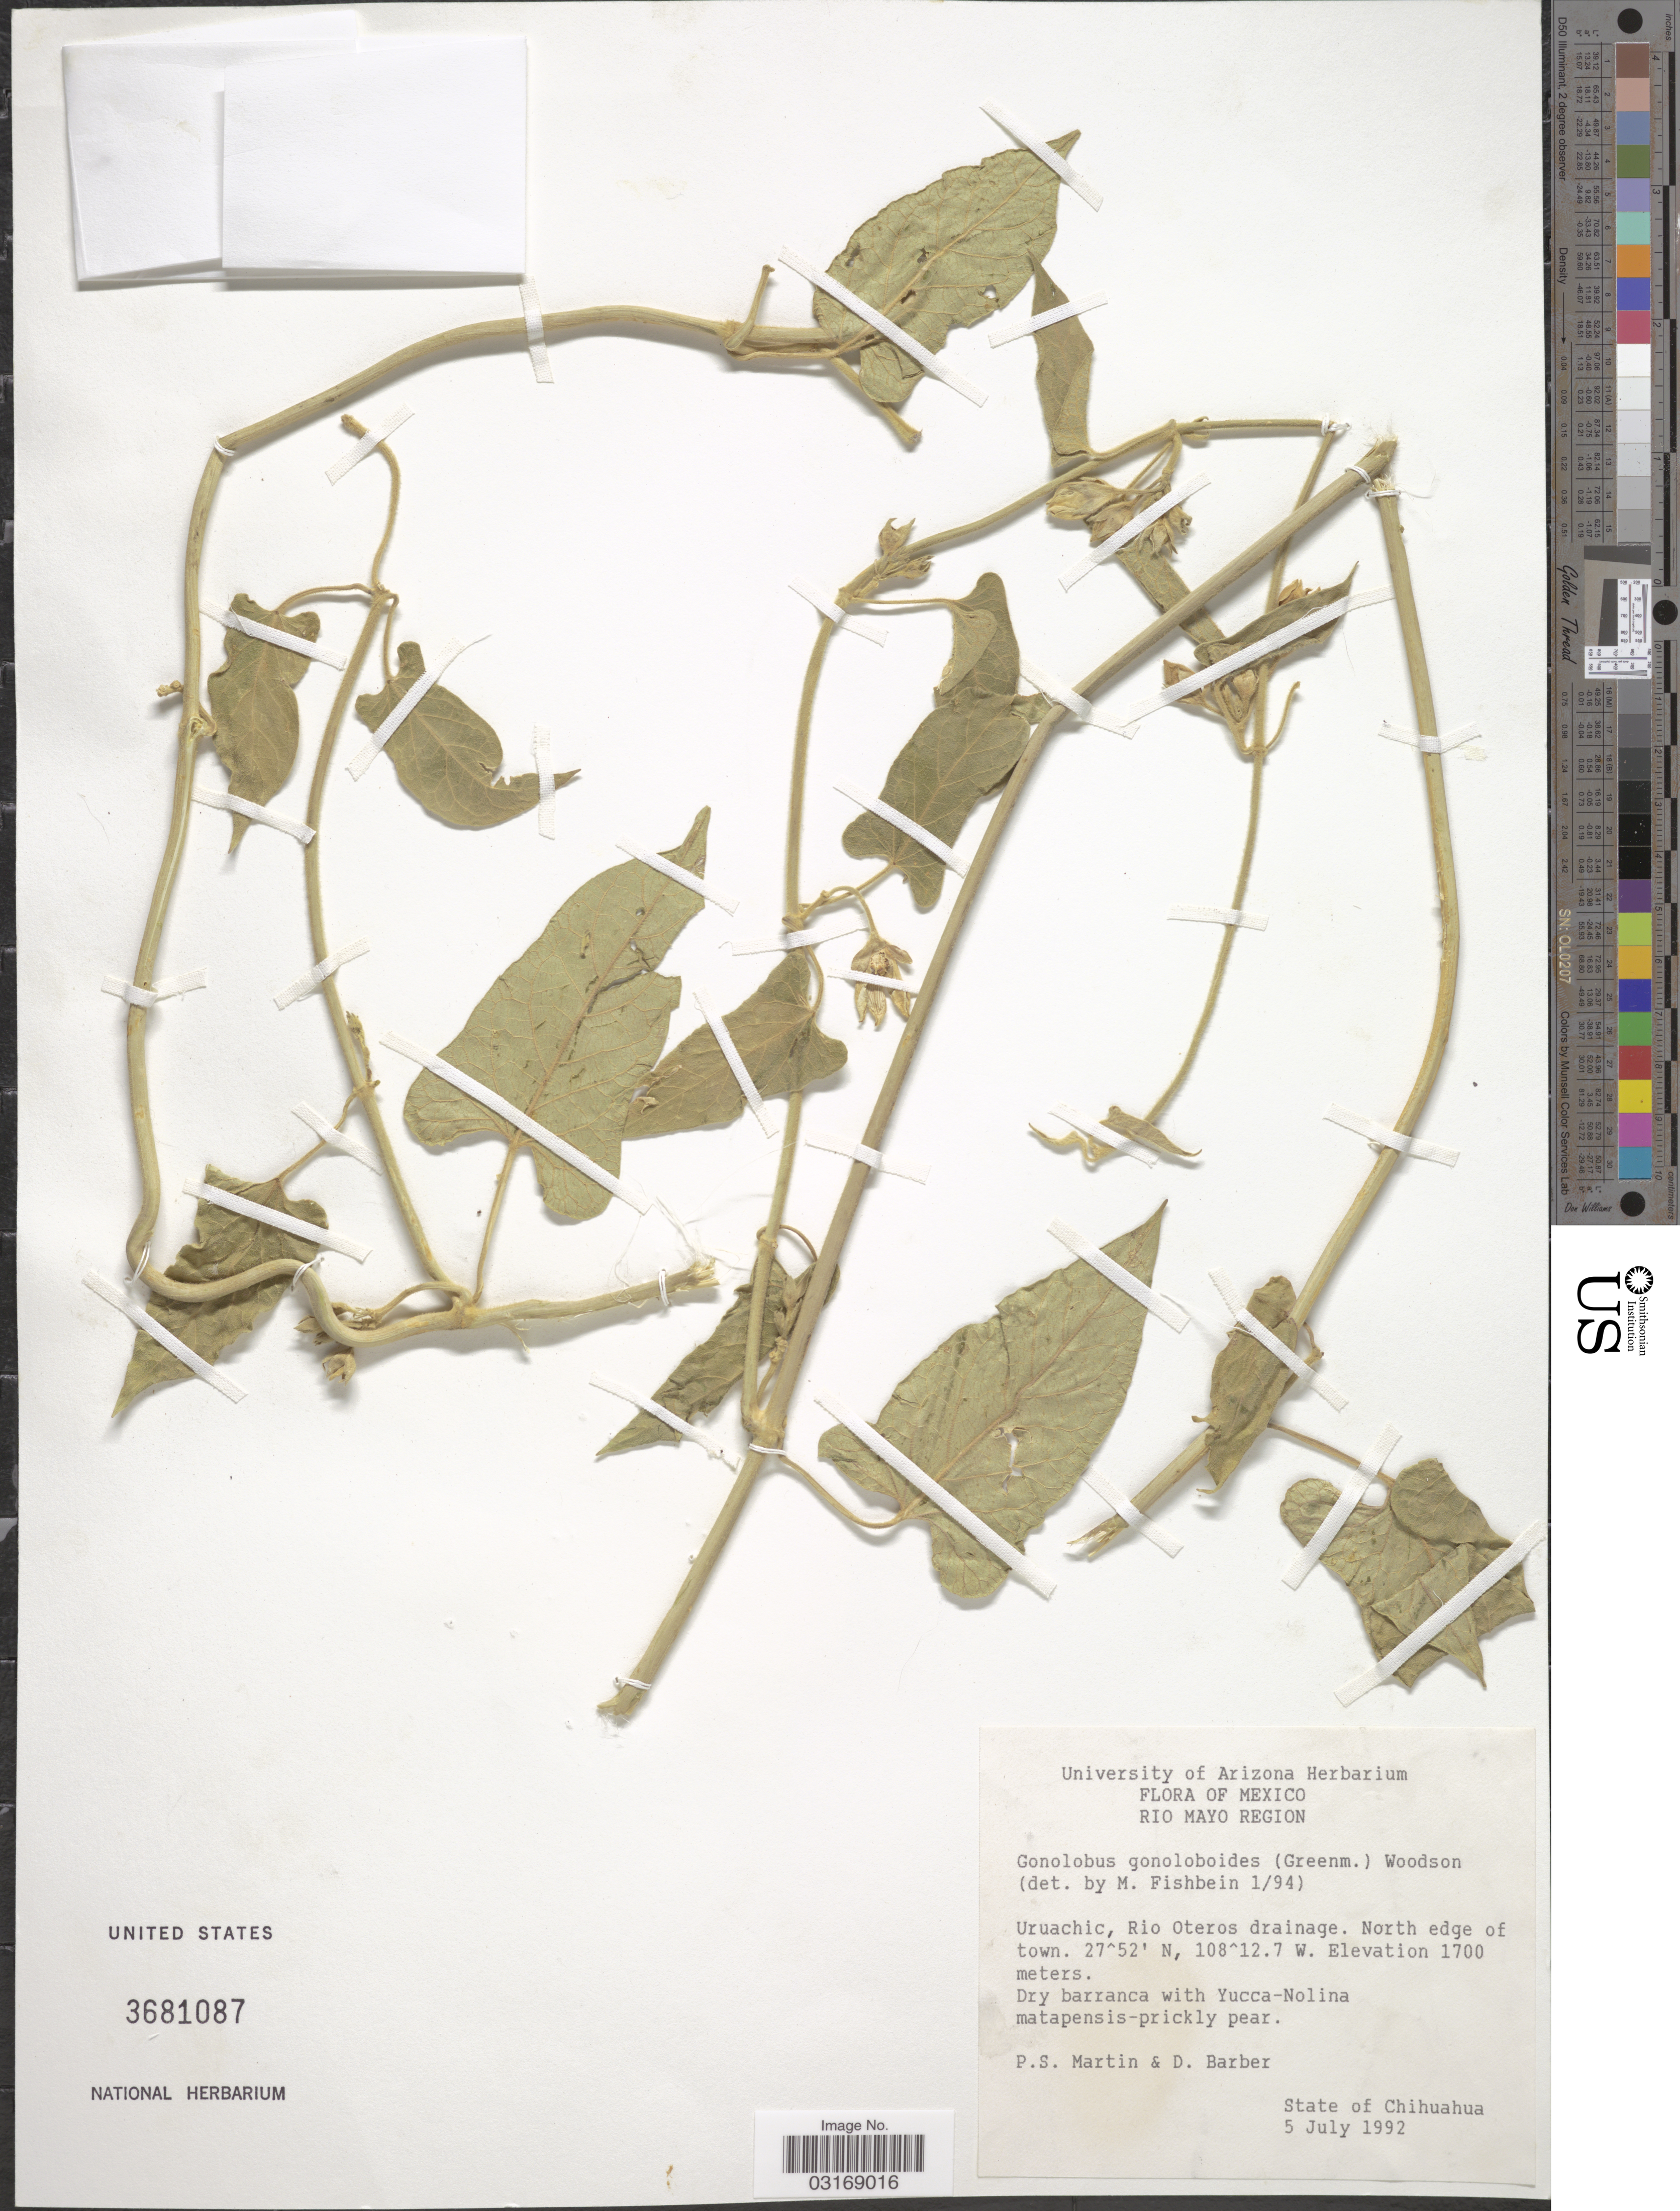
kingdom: Plantae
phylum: Tracheophyta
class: Magnoliopsida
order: Gentianales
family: Apocynaceae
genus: Gonolobus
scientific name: Gonolobus gonoloboides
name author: (Greenm.) Woodson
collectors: P. S. Martin & D. Barber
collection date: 1992-07-05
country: Mexico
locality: Rio Mayo Region. Uruachic, Rio Oteros drainage. North edge of town.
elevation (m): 1700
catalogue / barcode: US 3681087